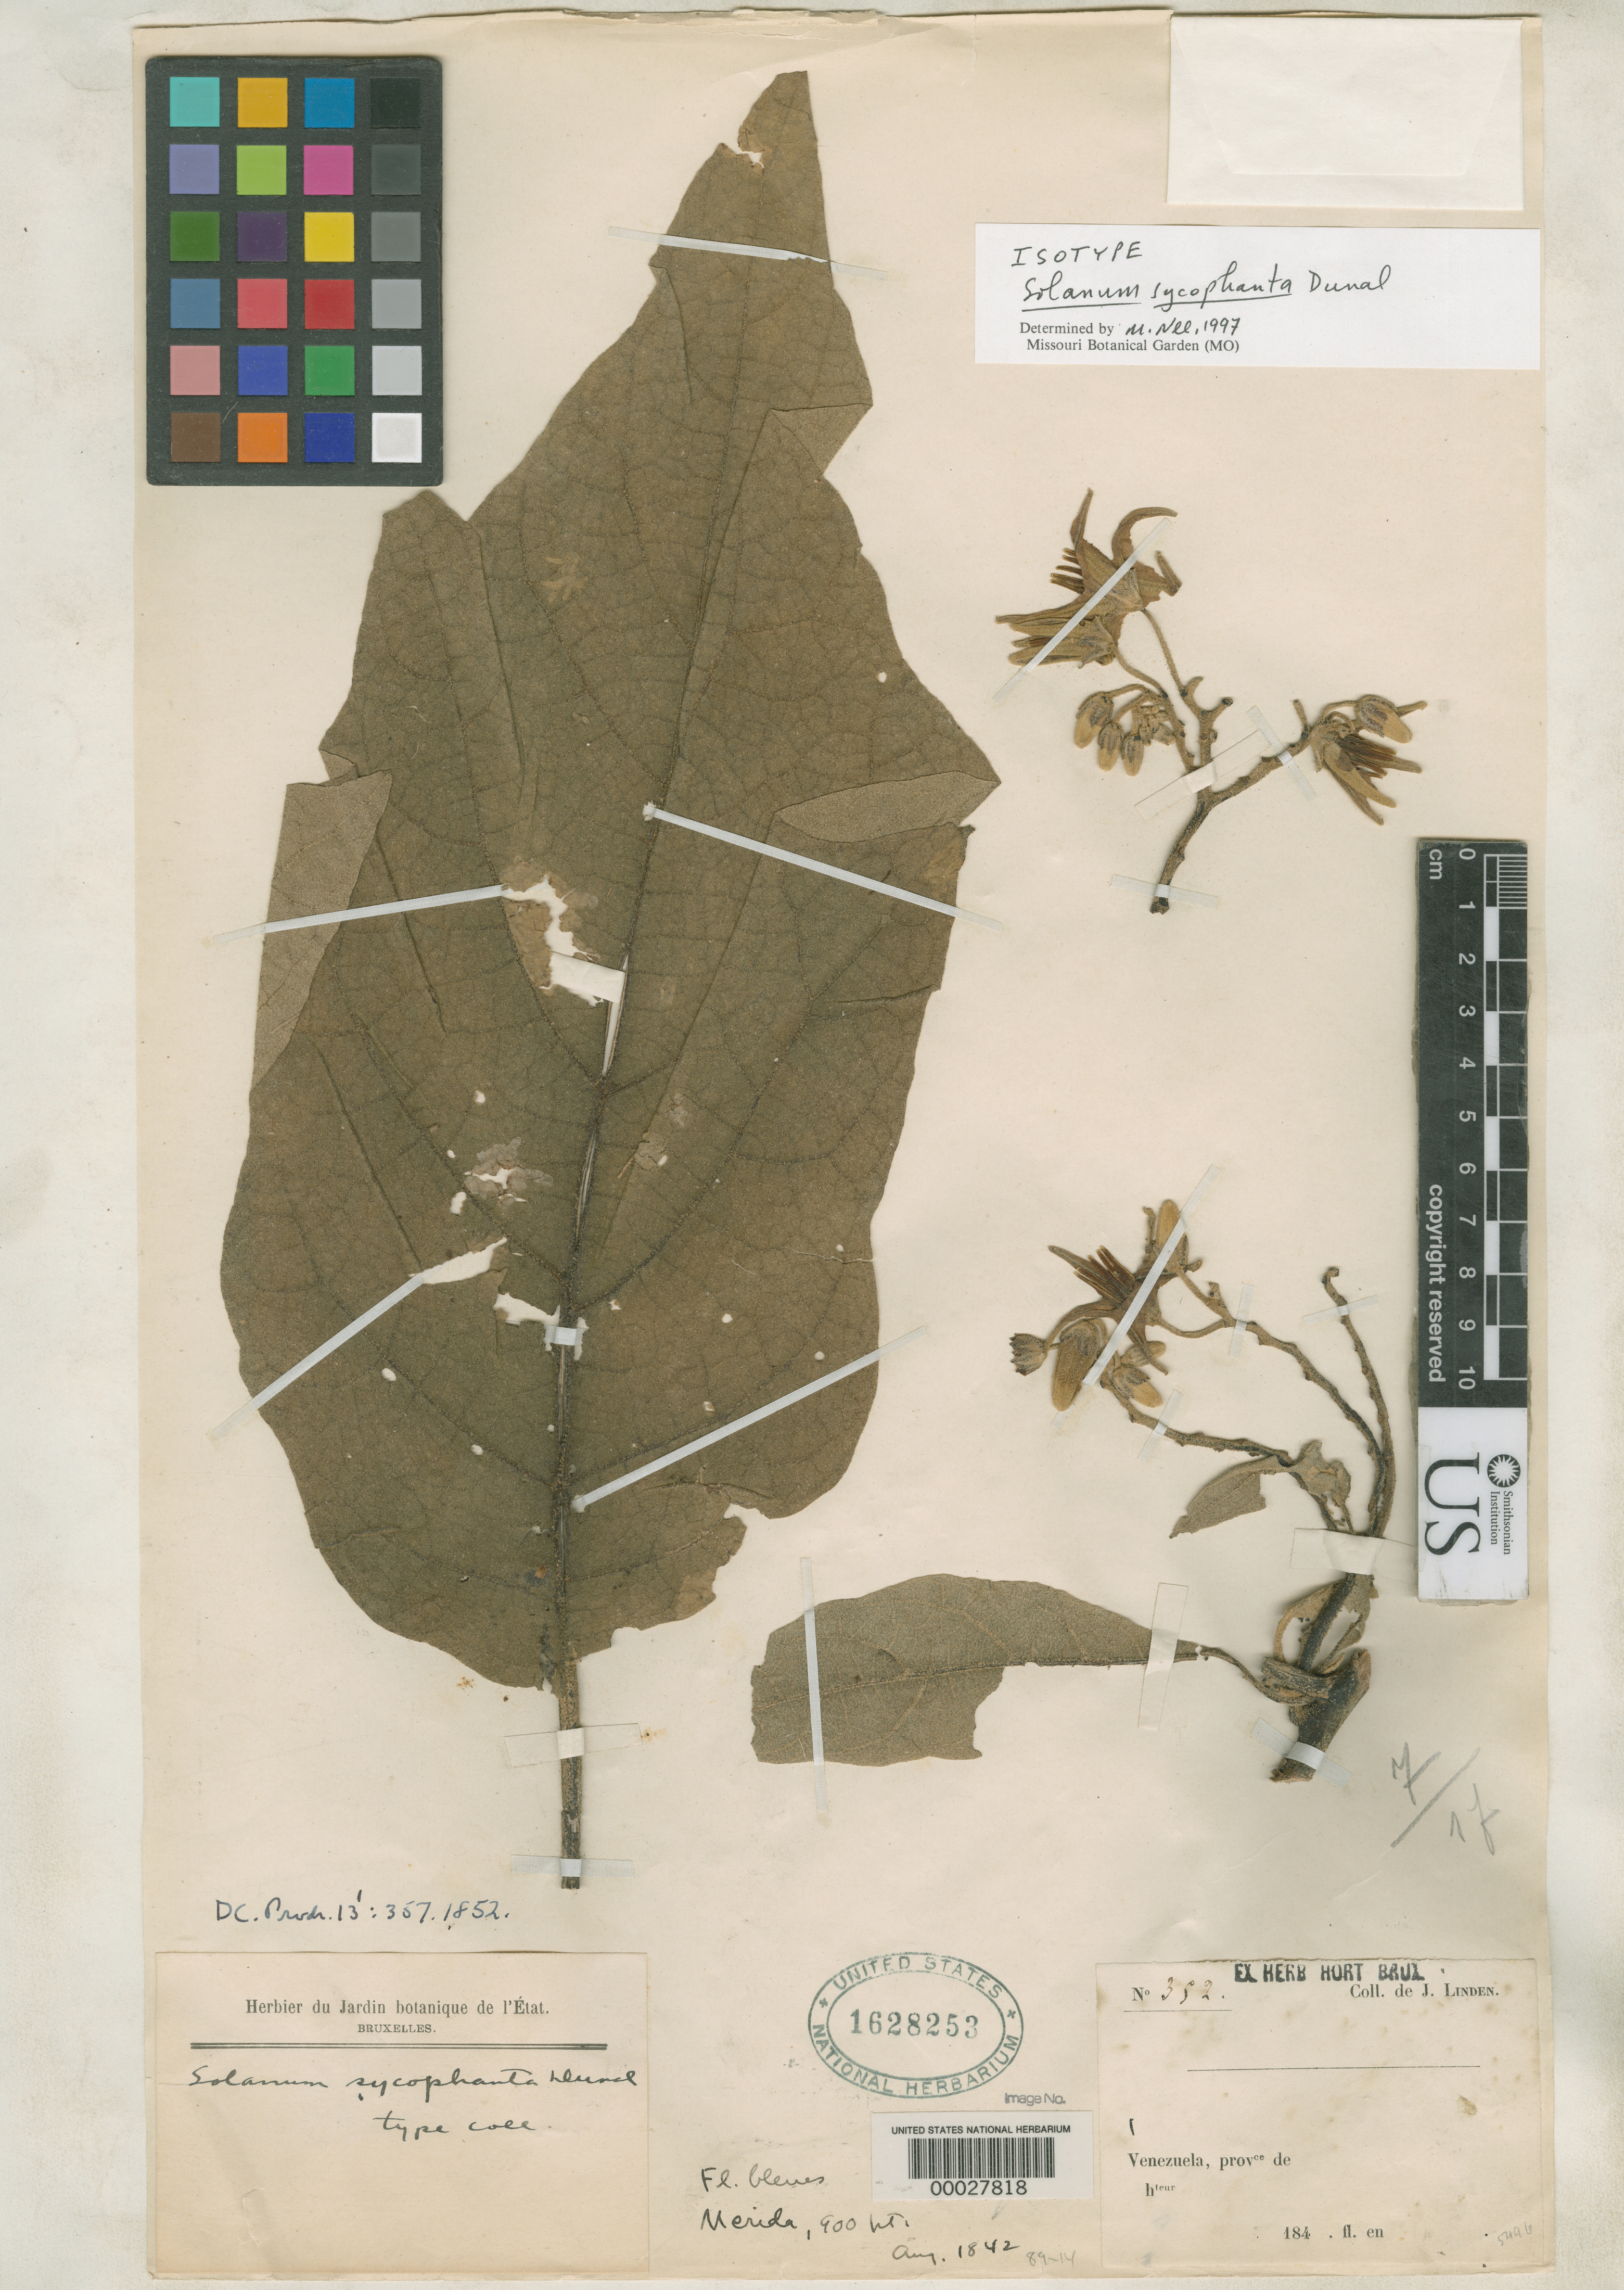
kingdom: Plantae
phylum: Tracheophyta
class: Magnoliopsida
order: Solanales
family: Solanaceae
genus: Solanum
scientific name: Solanum sycophanta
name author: Dunal in DC.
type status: Isotype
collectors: J. Linden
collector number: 352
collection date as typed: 1842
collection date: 1842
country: Venezuela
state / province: Mérida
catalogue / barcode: US 1628253